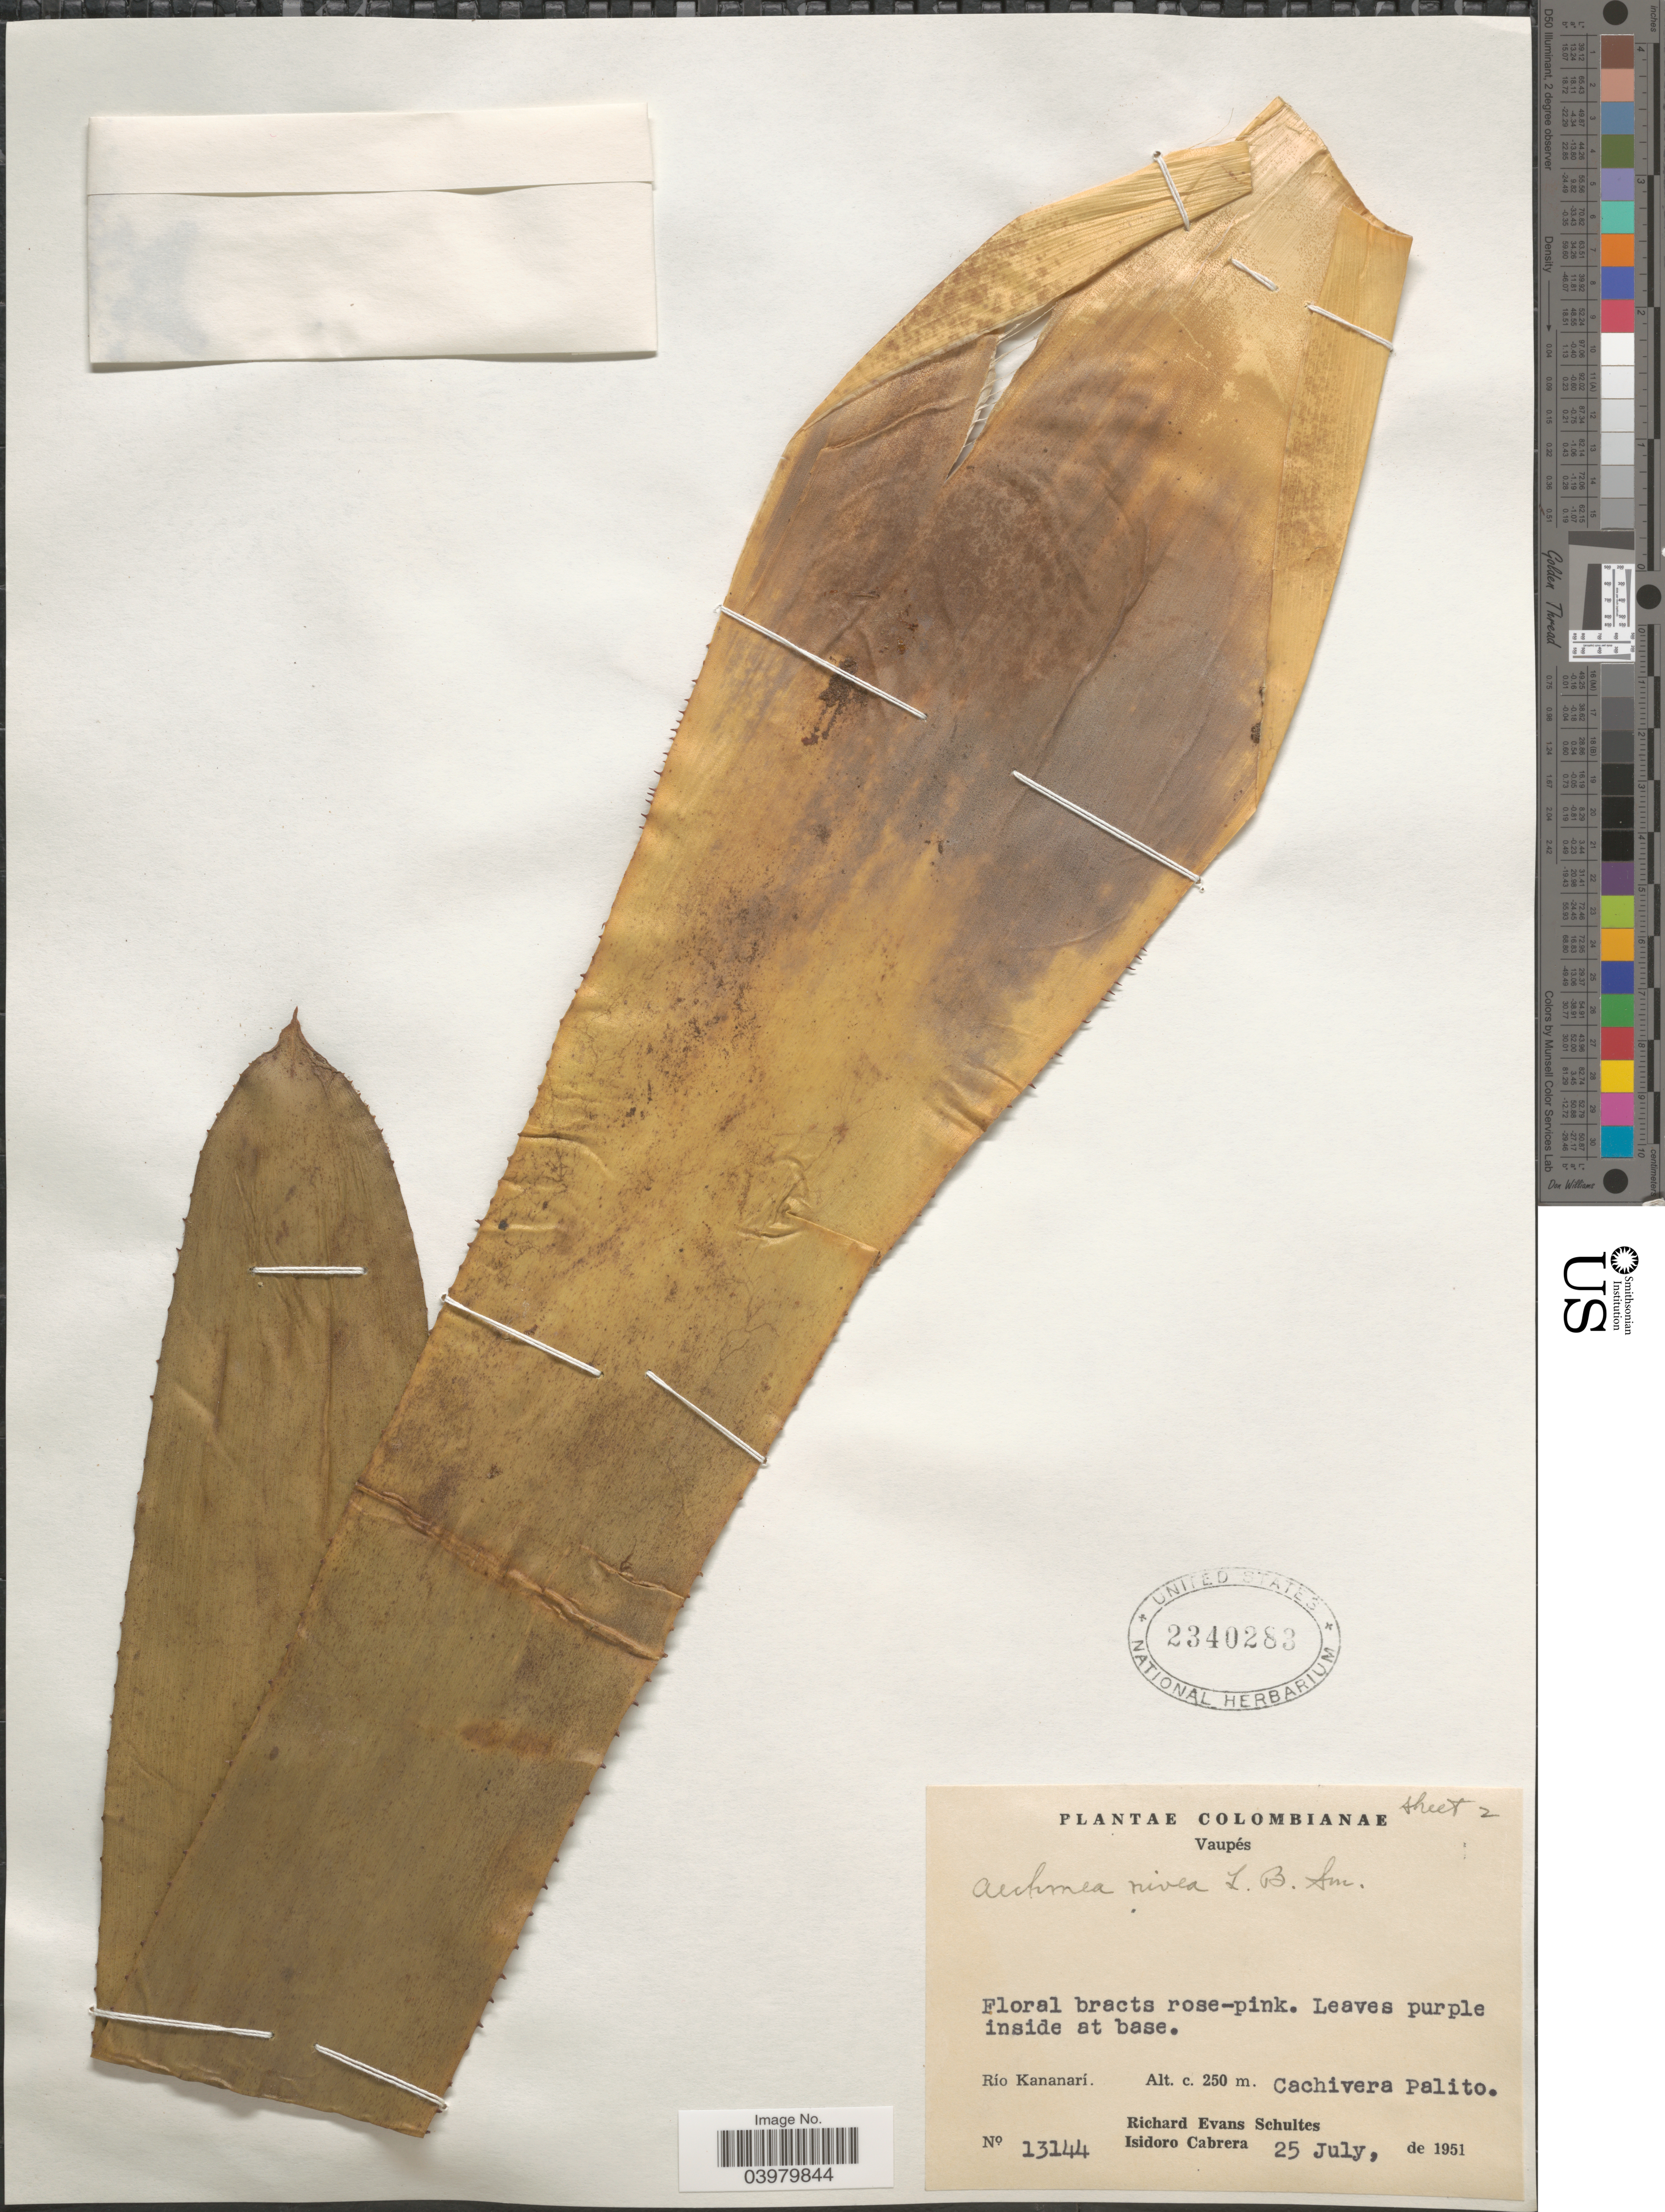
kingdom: Plantae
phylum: Tracheophyta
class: Liliopsida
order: Poales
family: Bromeliaceae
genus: Aechmea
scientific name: Aechmea nivea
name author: L.B. Sm.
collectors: R. E. Schultes & I. Cabrera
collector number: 13144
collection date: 1951-07-25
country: Colombia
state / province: Vaupés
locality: Río Kananarí. Cachivera Palito.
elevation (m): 250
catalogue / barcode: US 2340283